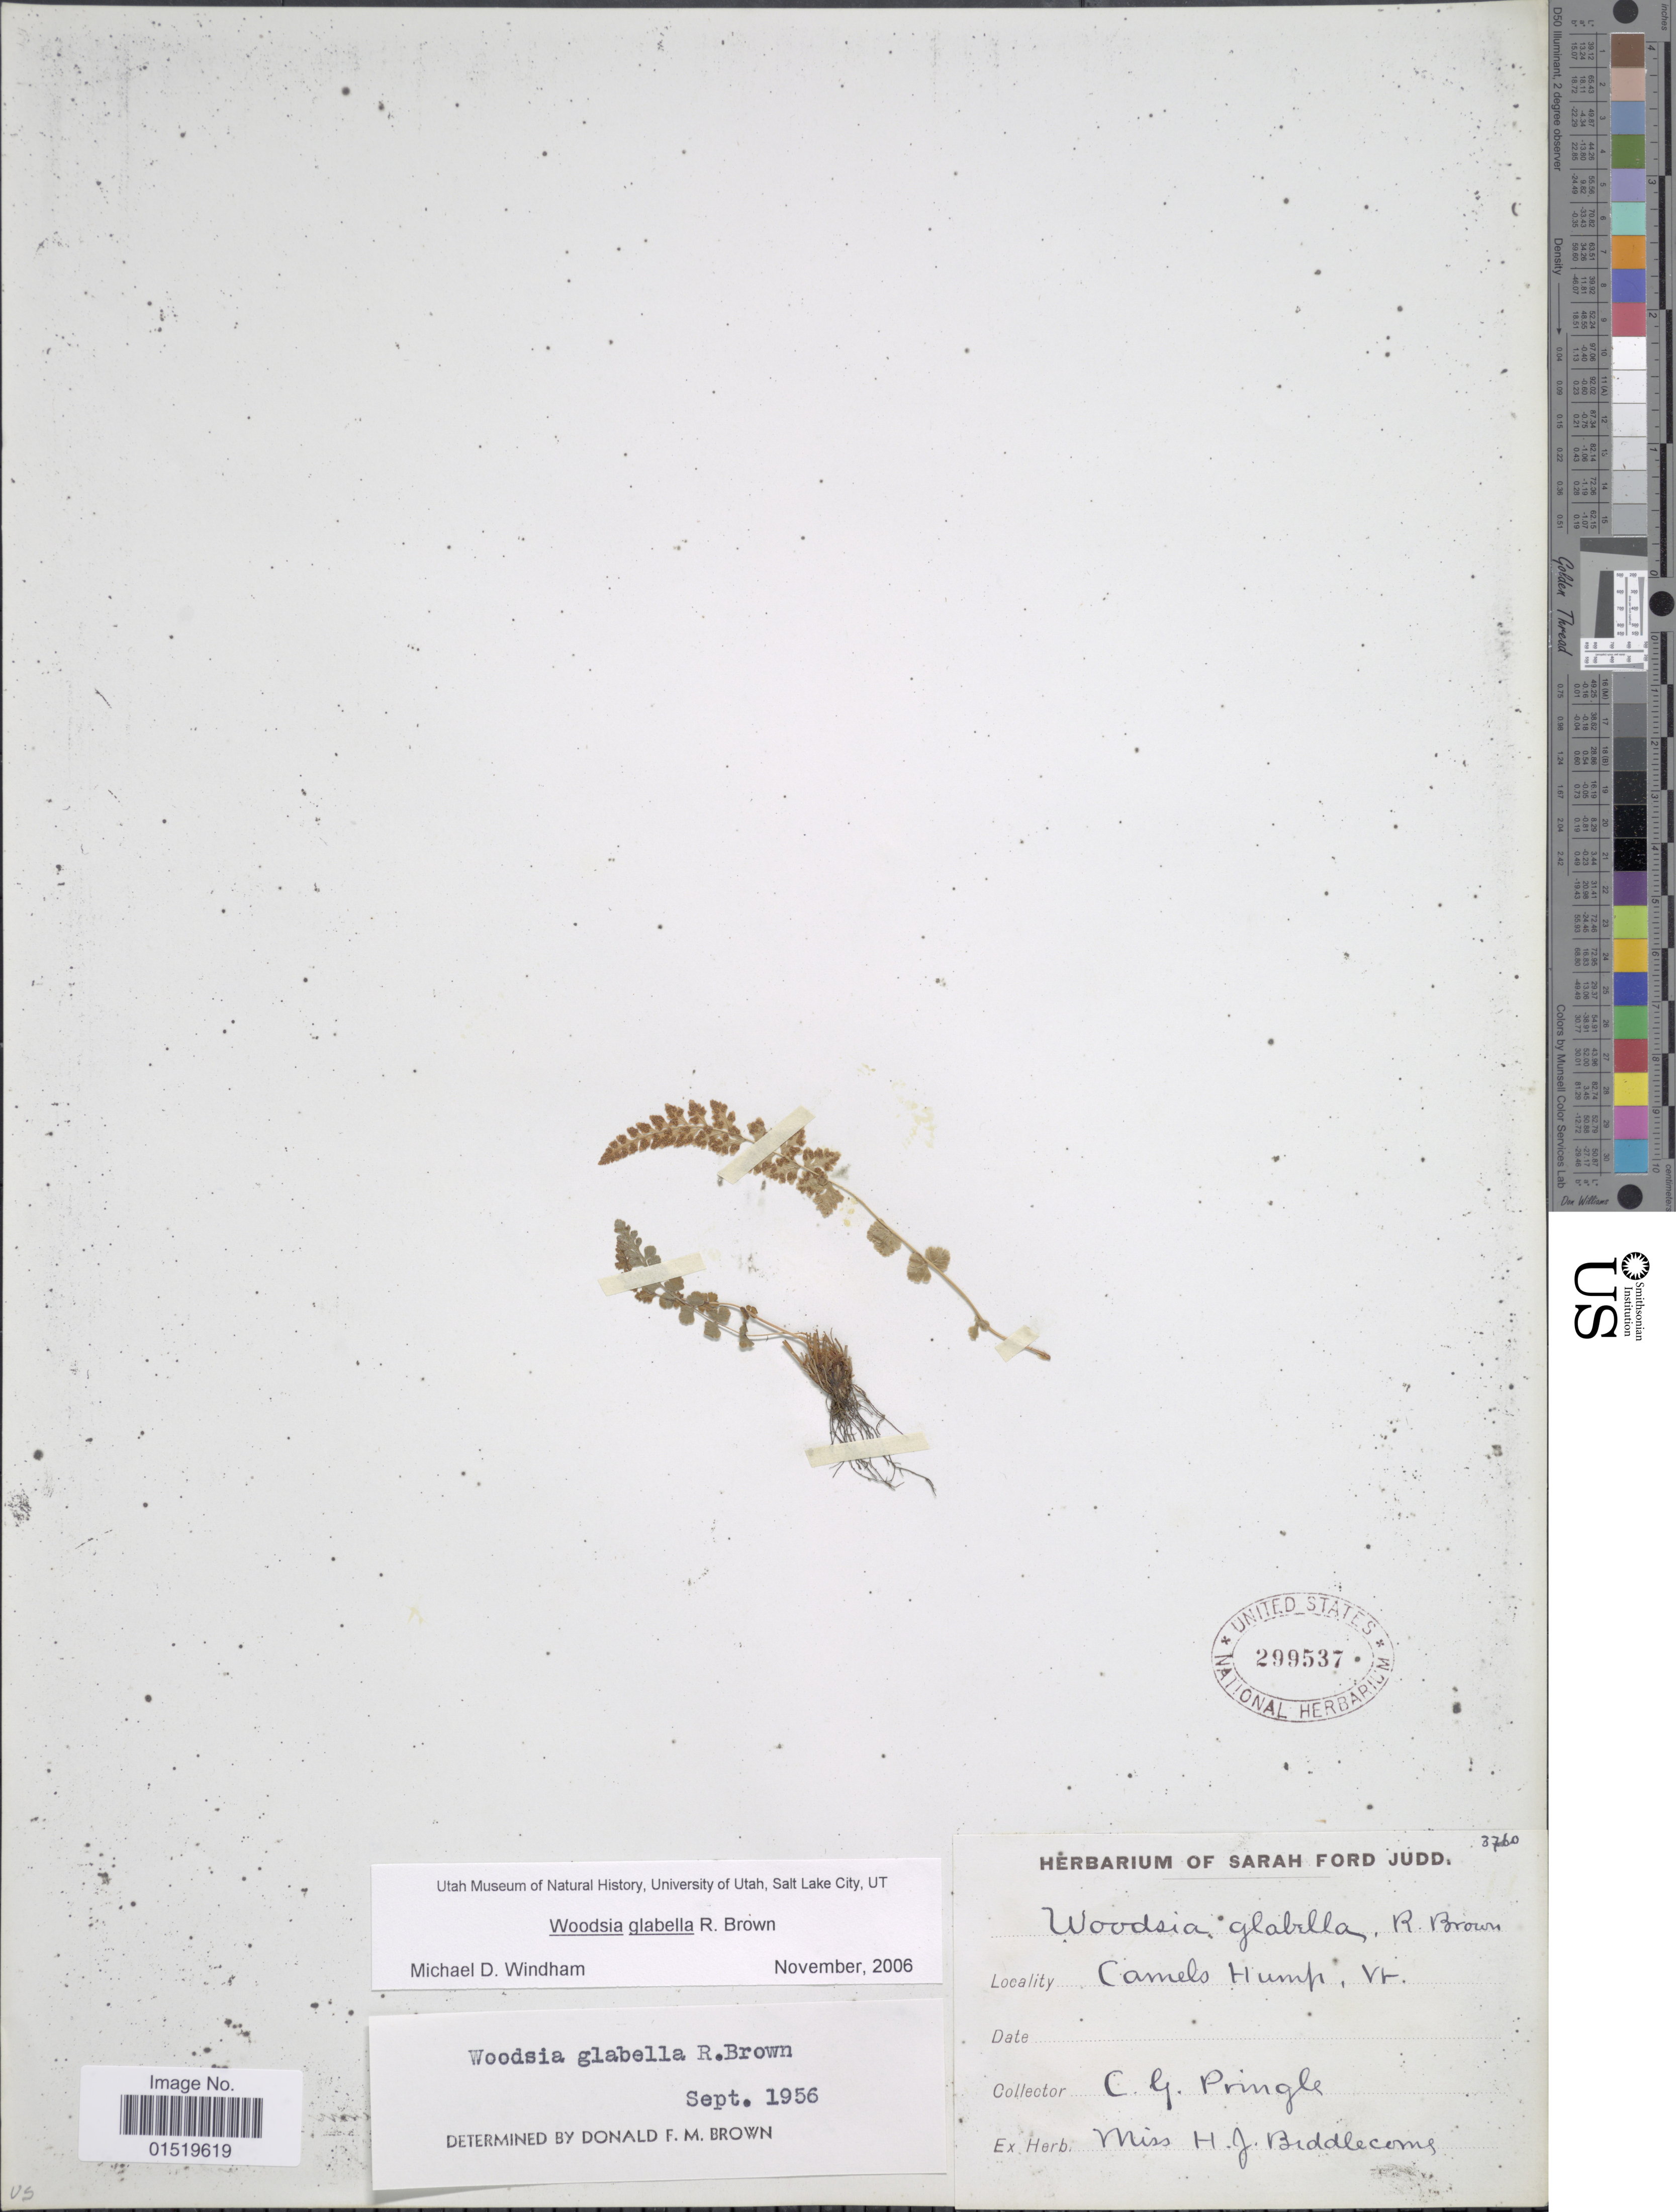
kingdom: Plantae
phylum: Tracheophyta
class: Polypodiopsida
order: Polypodiales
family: Woodsiaceae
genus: Woodsia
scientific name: Woodsia glabella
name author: R. Br.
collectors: C. G. Pringle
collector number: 3760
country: United States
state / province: Vermont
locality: Camels Hump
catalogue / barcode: US 299537